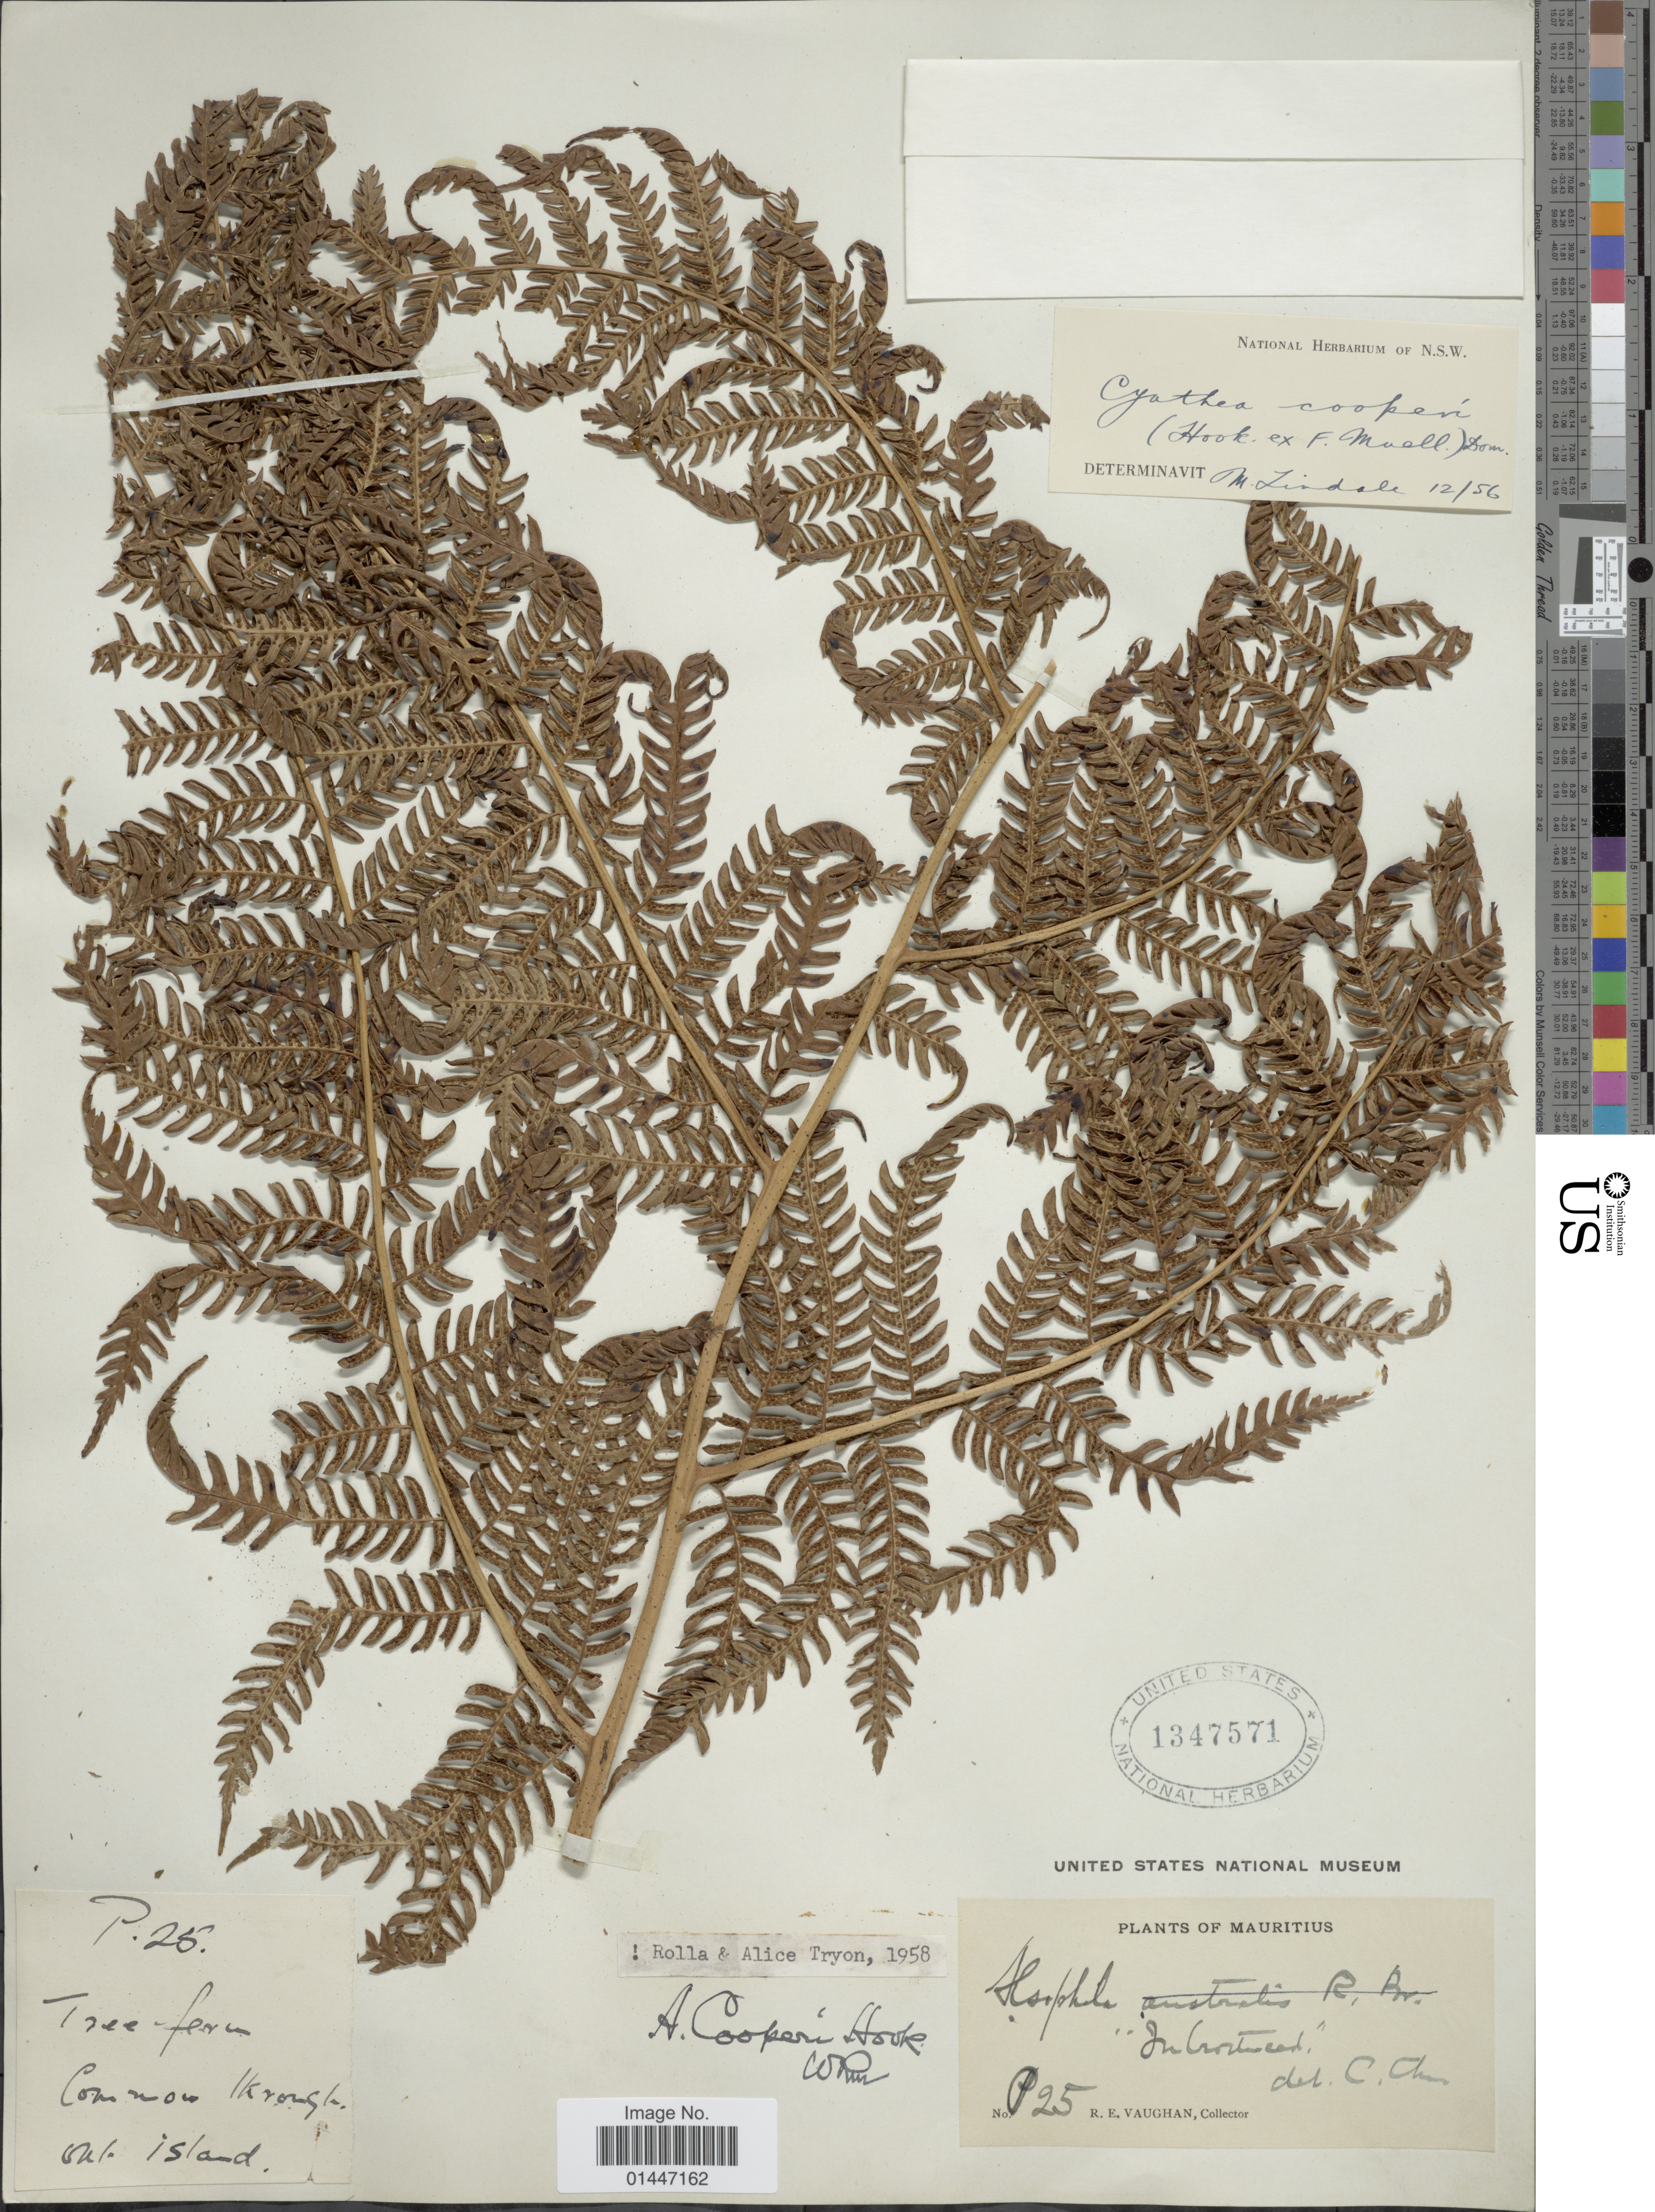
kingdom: Plantae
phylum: Tracheophyta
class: Polypodiopsida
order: Cyatheales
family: Cyatheaceae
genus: Sphaeropteris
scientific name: Sphaeropteris cooperi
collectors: R. Vaughan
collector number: P25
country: Mauritius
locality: Ikrough ont island [interpreted]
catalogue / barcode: US 1347571